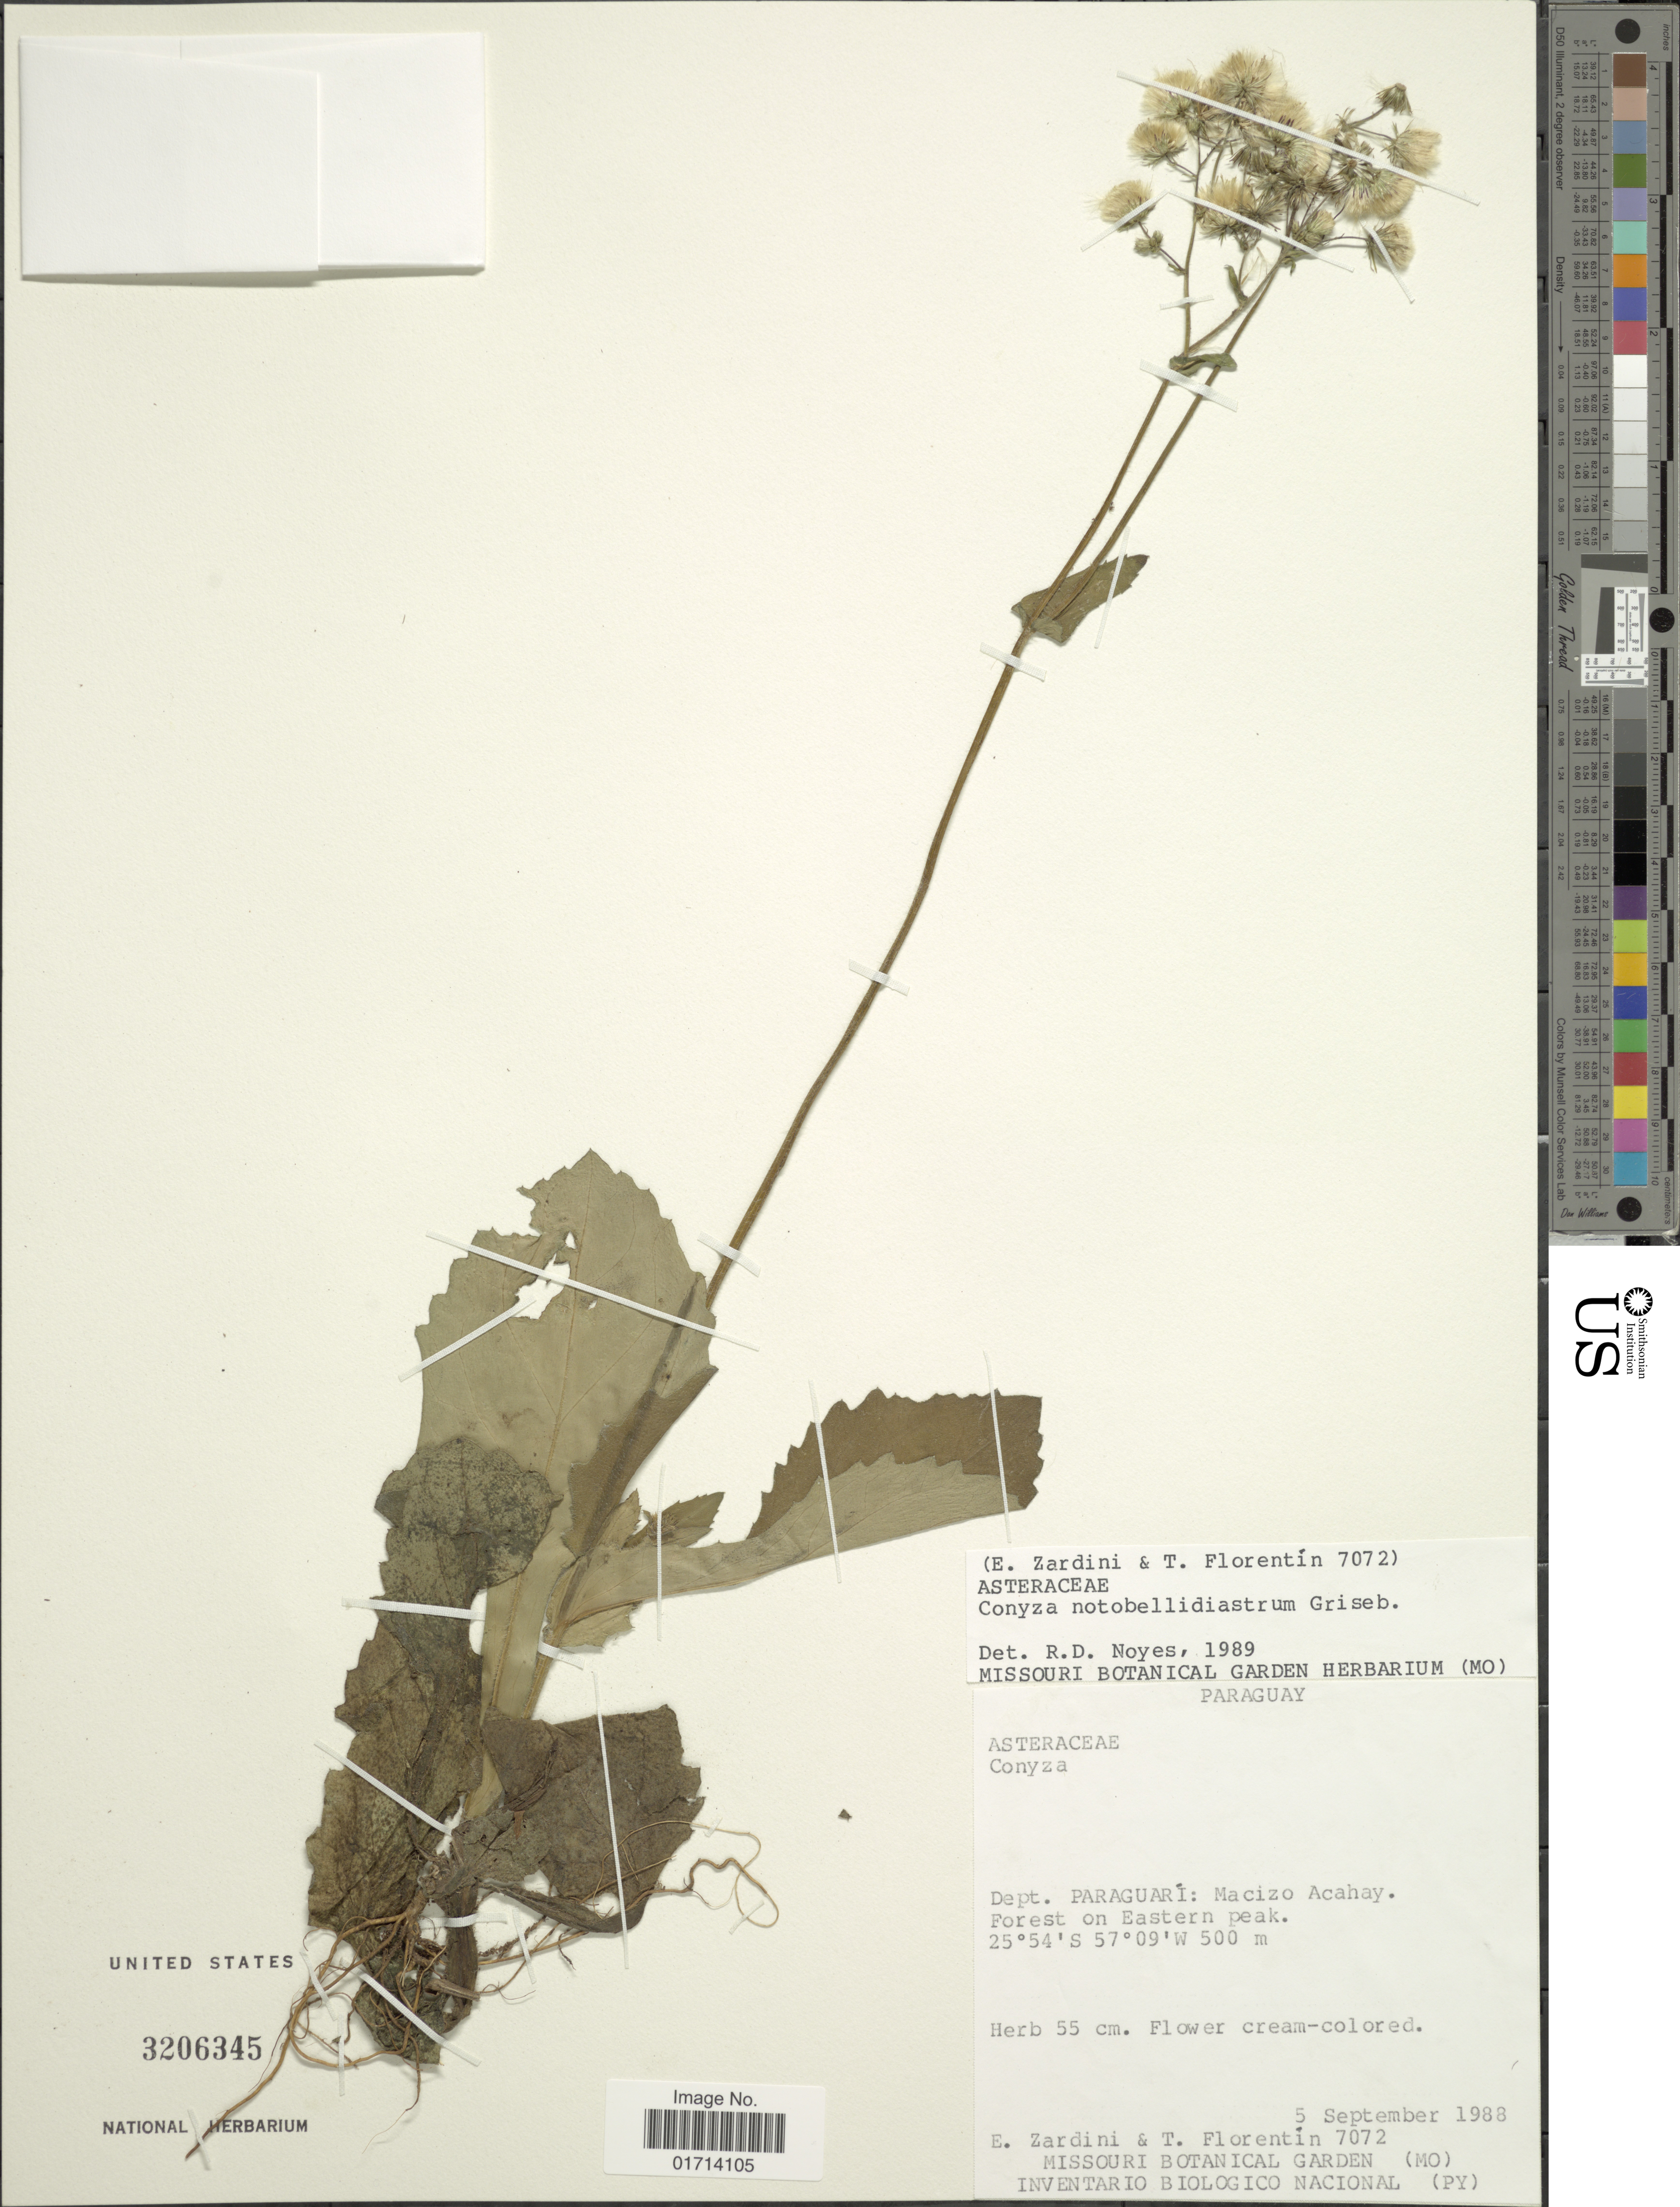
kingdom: Plantae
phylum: Tracheophyta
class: Magnoliopsida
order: Asterales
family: Asteraceae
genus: Podocoma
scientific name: Podocoma notobellidiastrum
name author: (Griseb.) G.L. Nesom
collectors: E. M. Zardini & T. Florentin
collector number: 7072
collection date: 1988-09-05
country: Paraguay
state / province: Paraguari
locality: Dept. Paraguari: Macizo Acahay, forest on Eastern peak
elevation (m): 500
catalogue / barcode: US 3206345